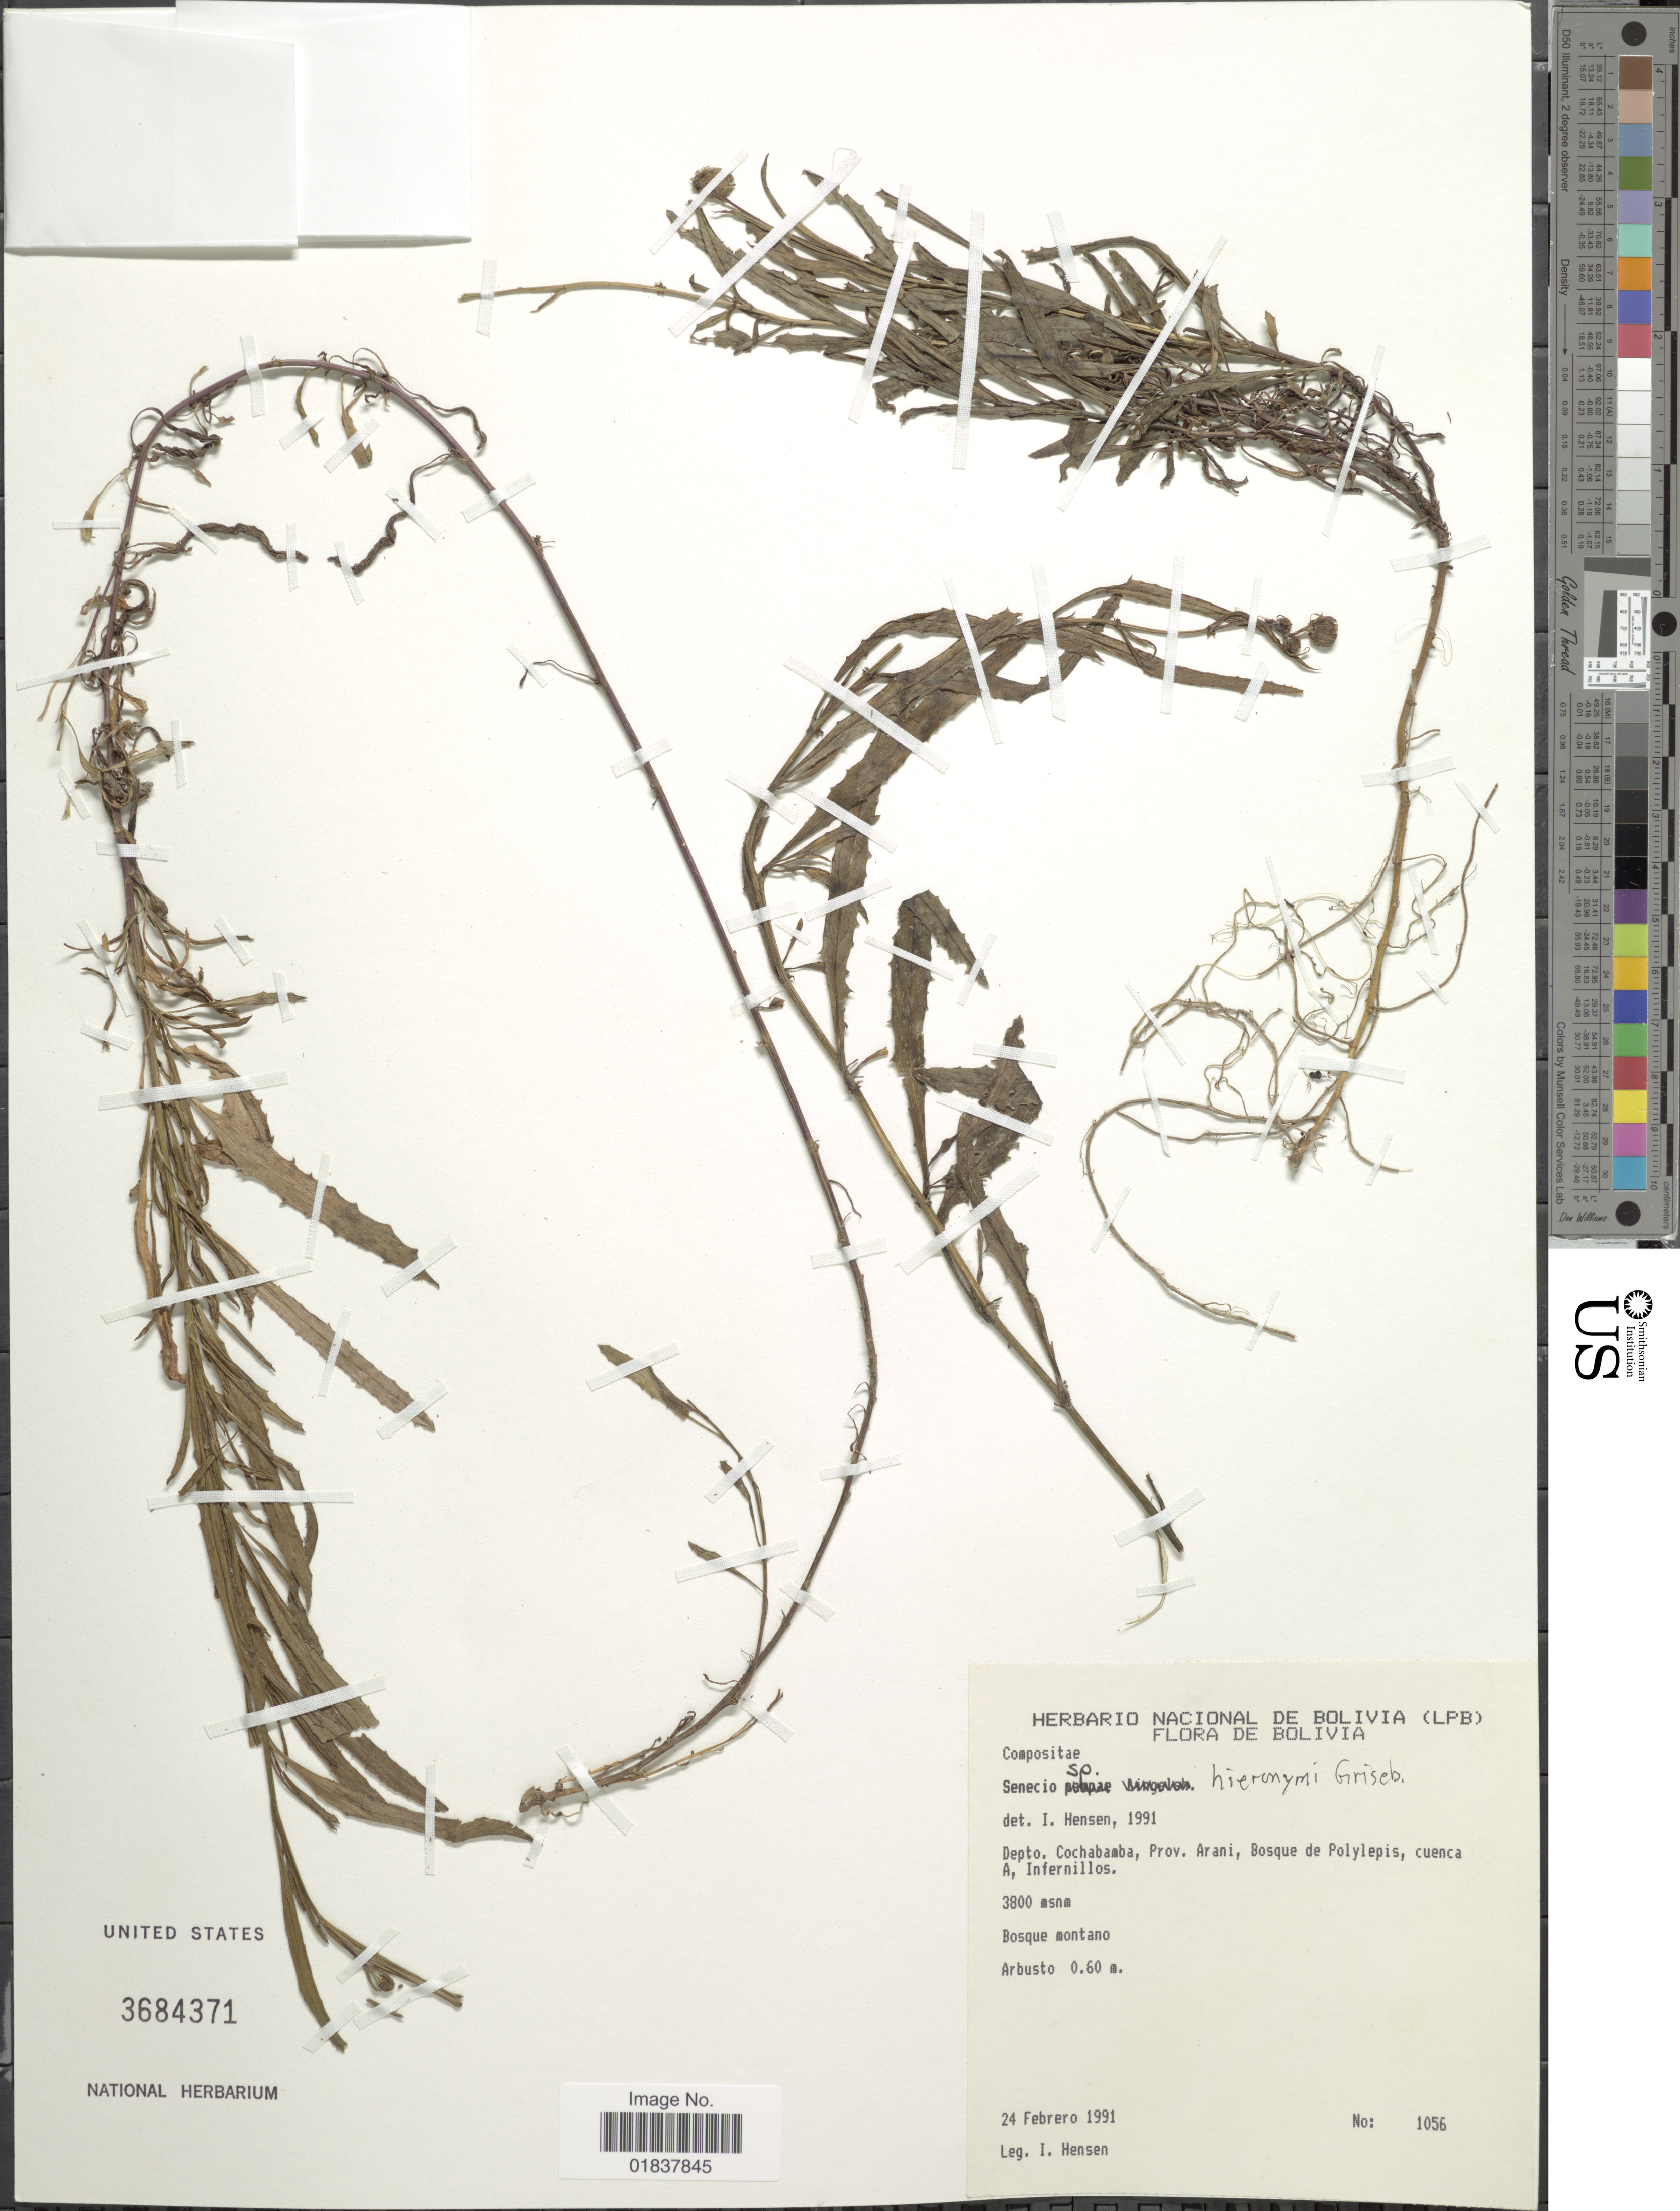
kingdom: Plantae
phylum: Tracheophyta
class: Magnoliopsida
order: Asterales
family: Asteraceae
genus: Senecio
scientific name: Senecio hieronymi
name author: Griseb.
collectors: I. Hensen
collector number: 1056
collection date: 1991-02-24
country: Bolivia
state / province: Cochabamba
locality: Prov. Arani, Bosque de Polylepis, cuenca A, Internillos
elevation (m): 3800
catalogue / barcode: US 3684371